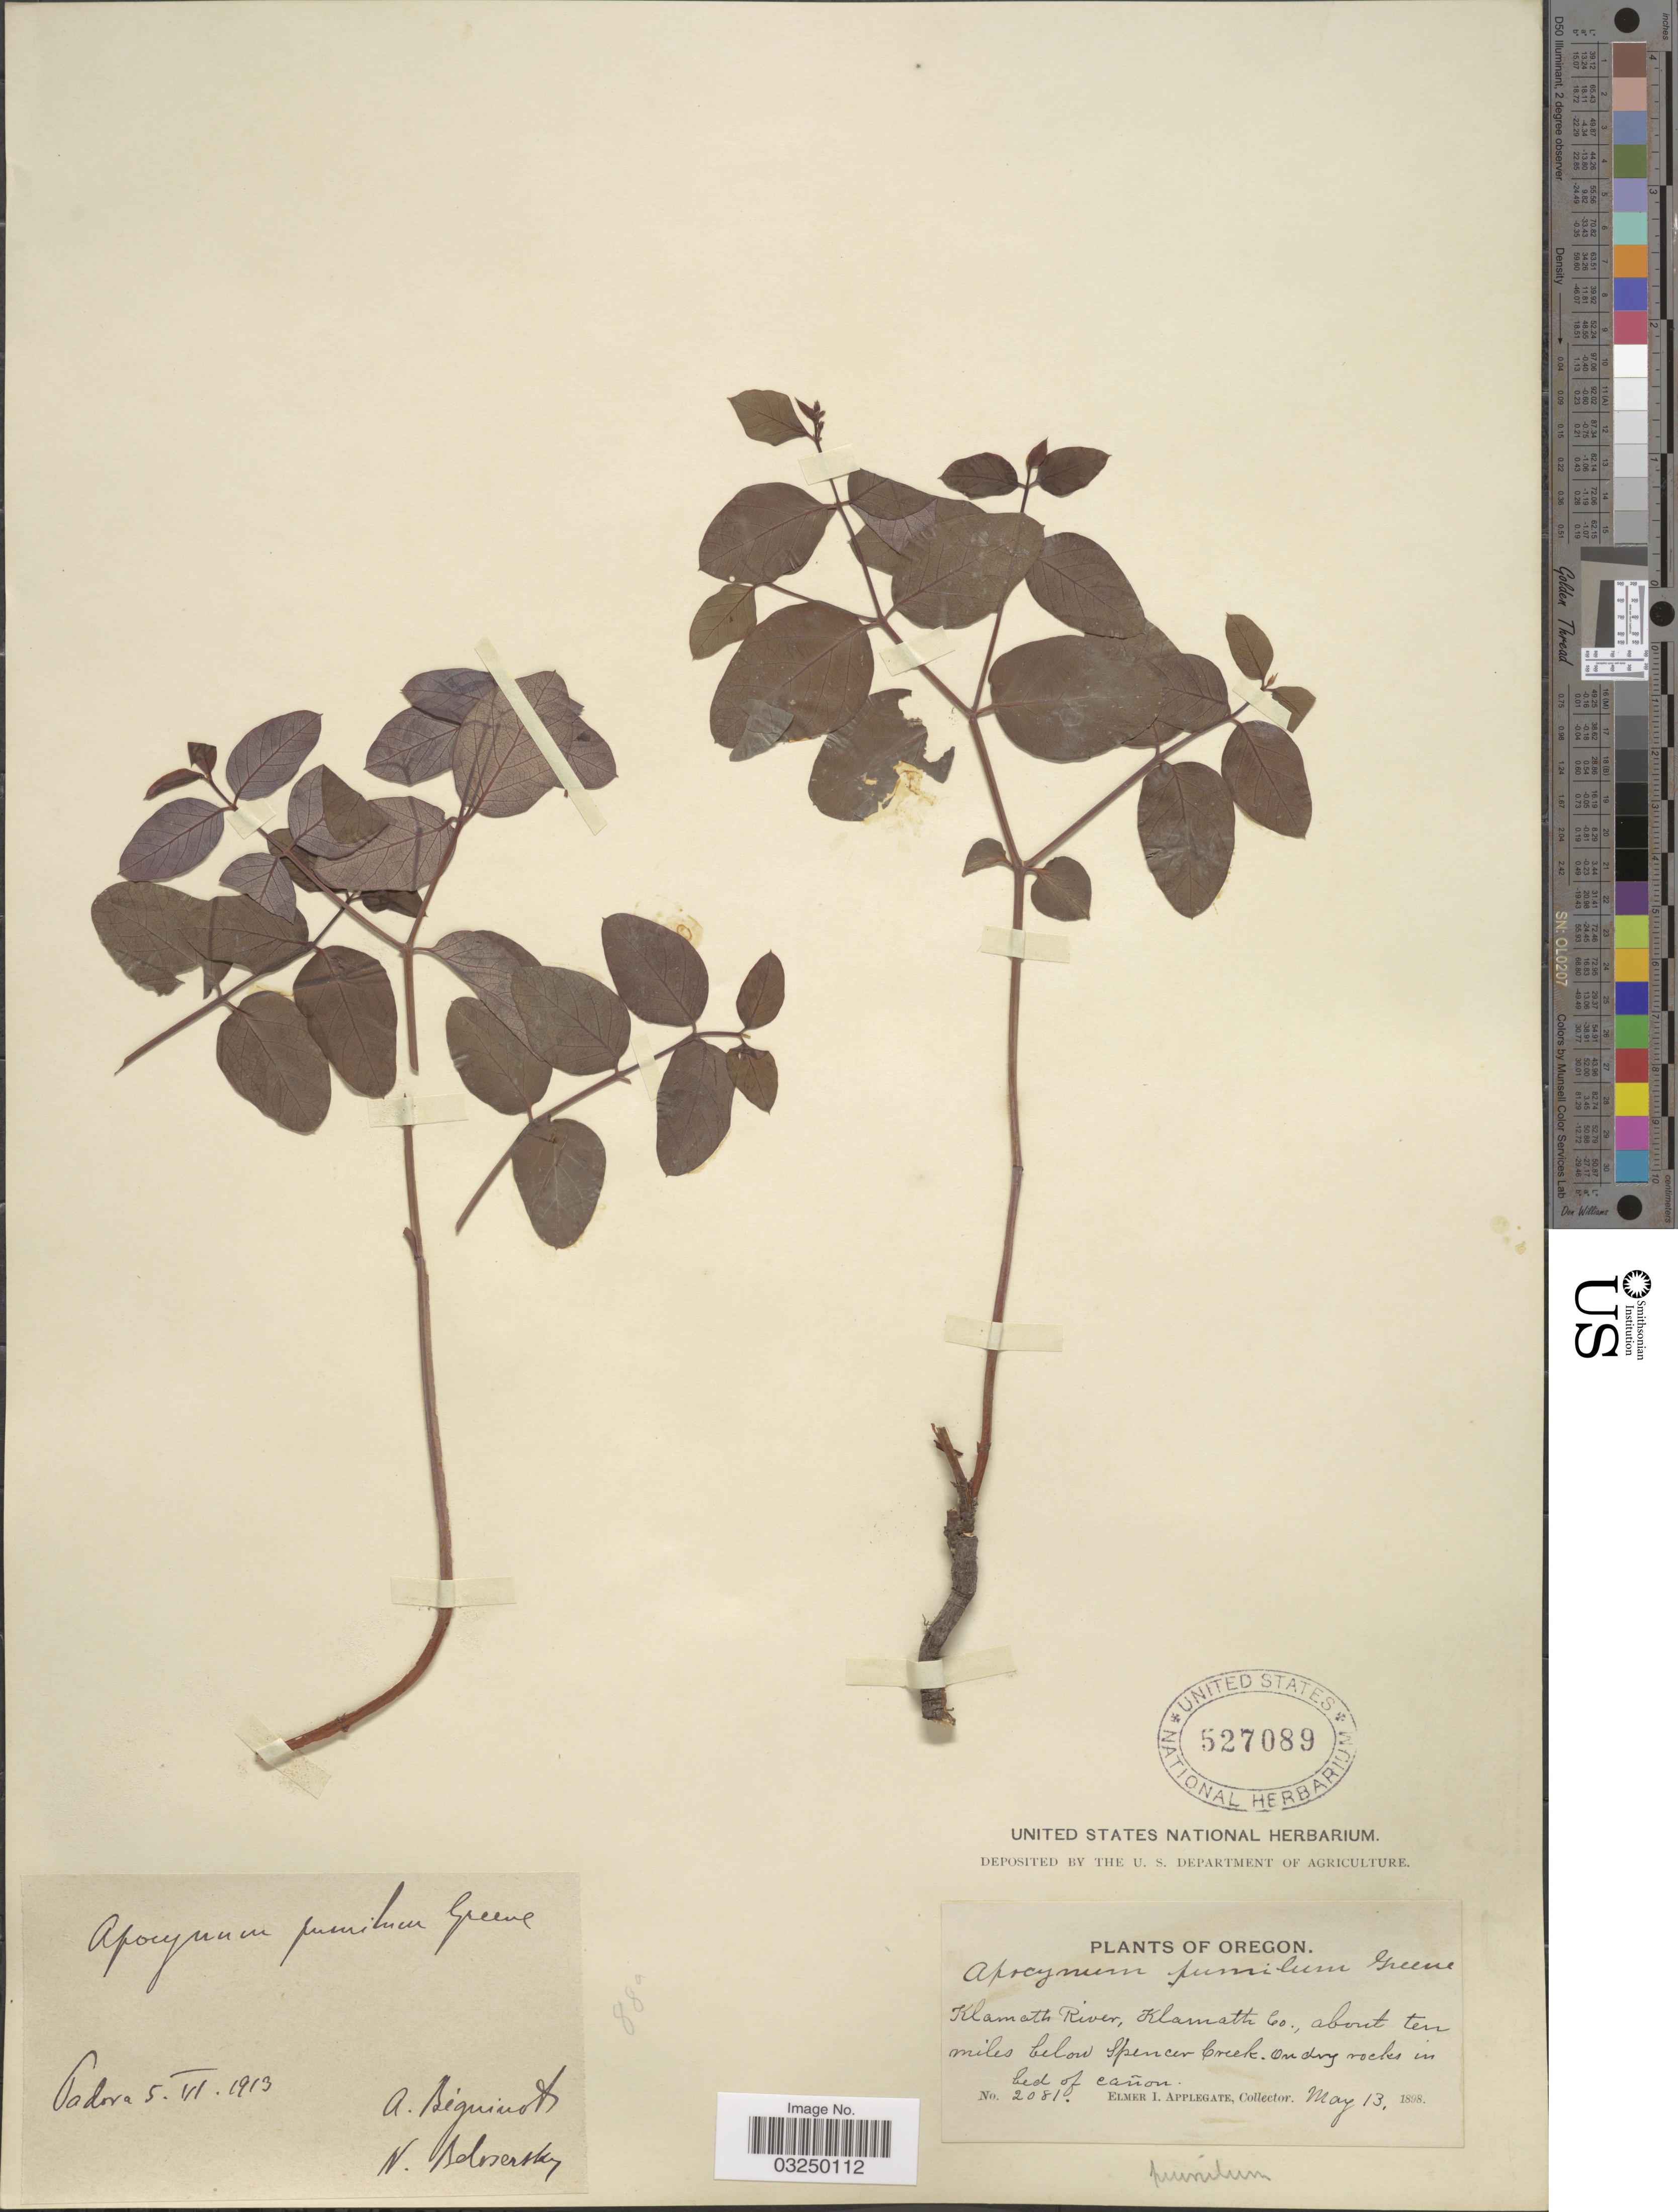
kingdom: Plantae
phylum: Tracheophyta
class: Magnoliopsida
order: Gentianales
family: Apocynaceae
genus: Apocynum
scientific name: Apocynum pumilum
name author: (A. Gray) Greene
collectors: E. I. Applegate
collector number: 2081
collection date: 1898-05-13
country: United States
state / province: Oregon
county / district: Klamath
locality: Klamath River, Klamath Co., about ten miles below Spencer Creek. On dry rocks in bed of cañon.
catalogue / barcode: US 527089